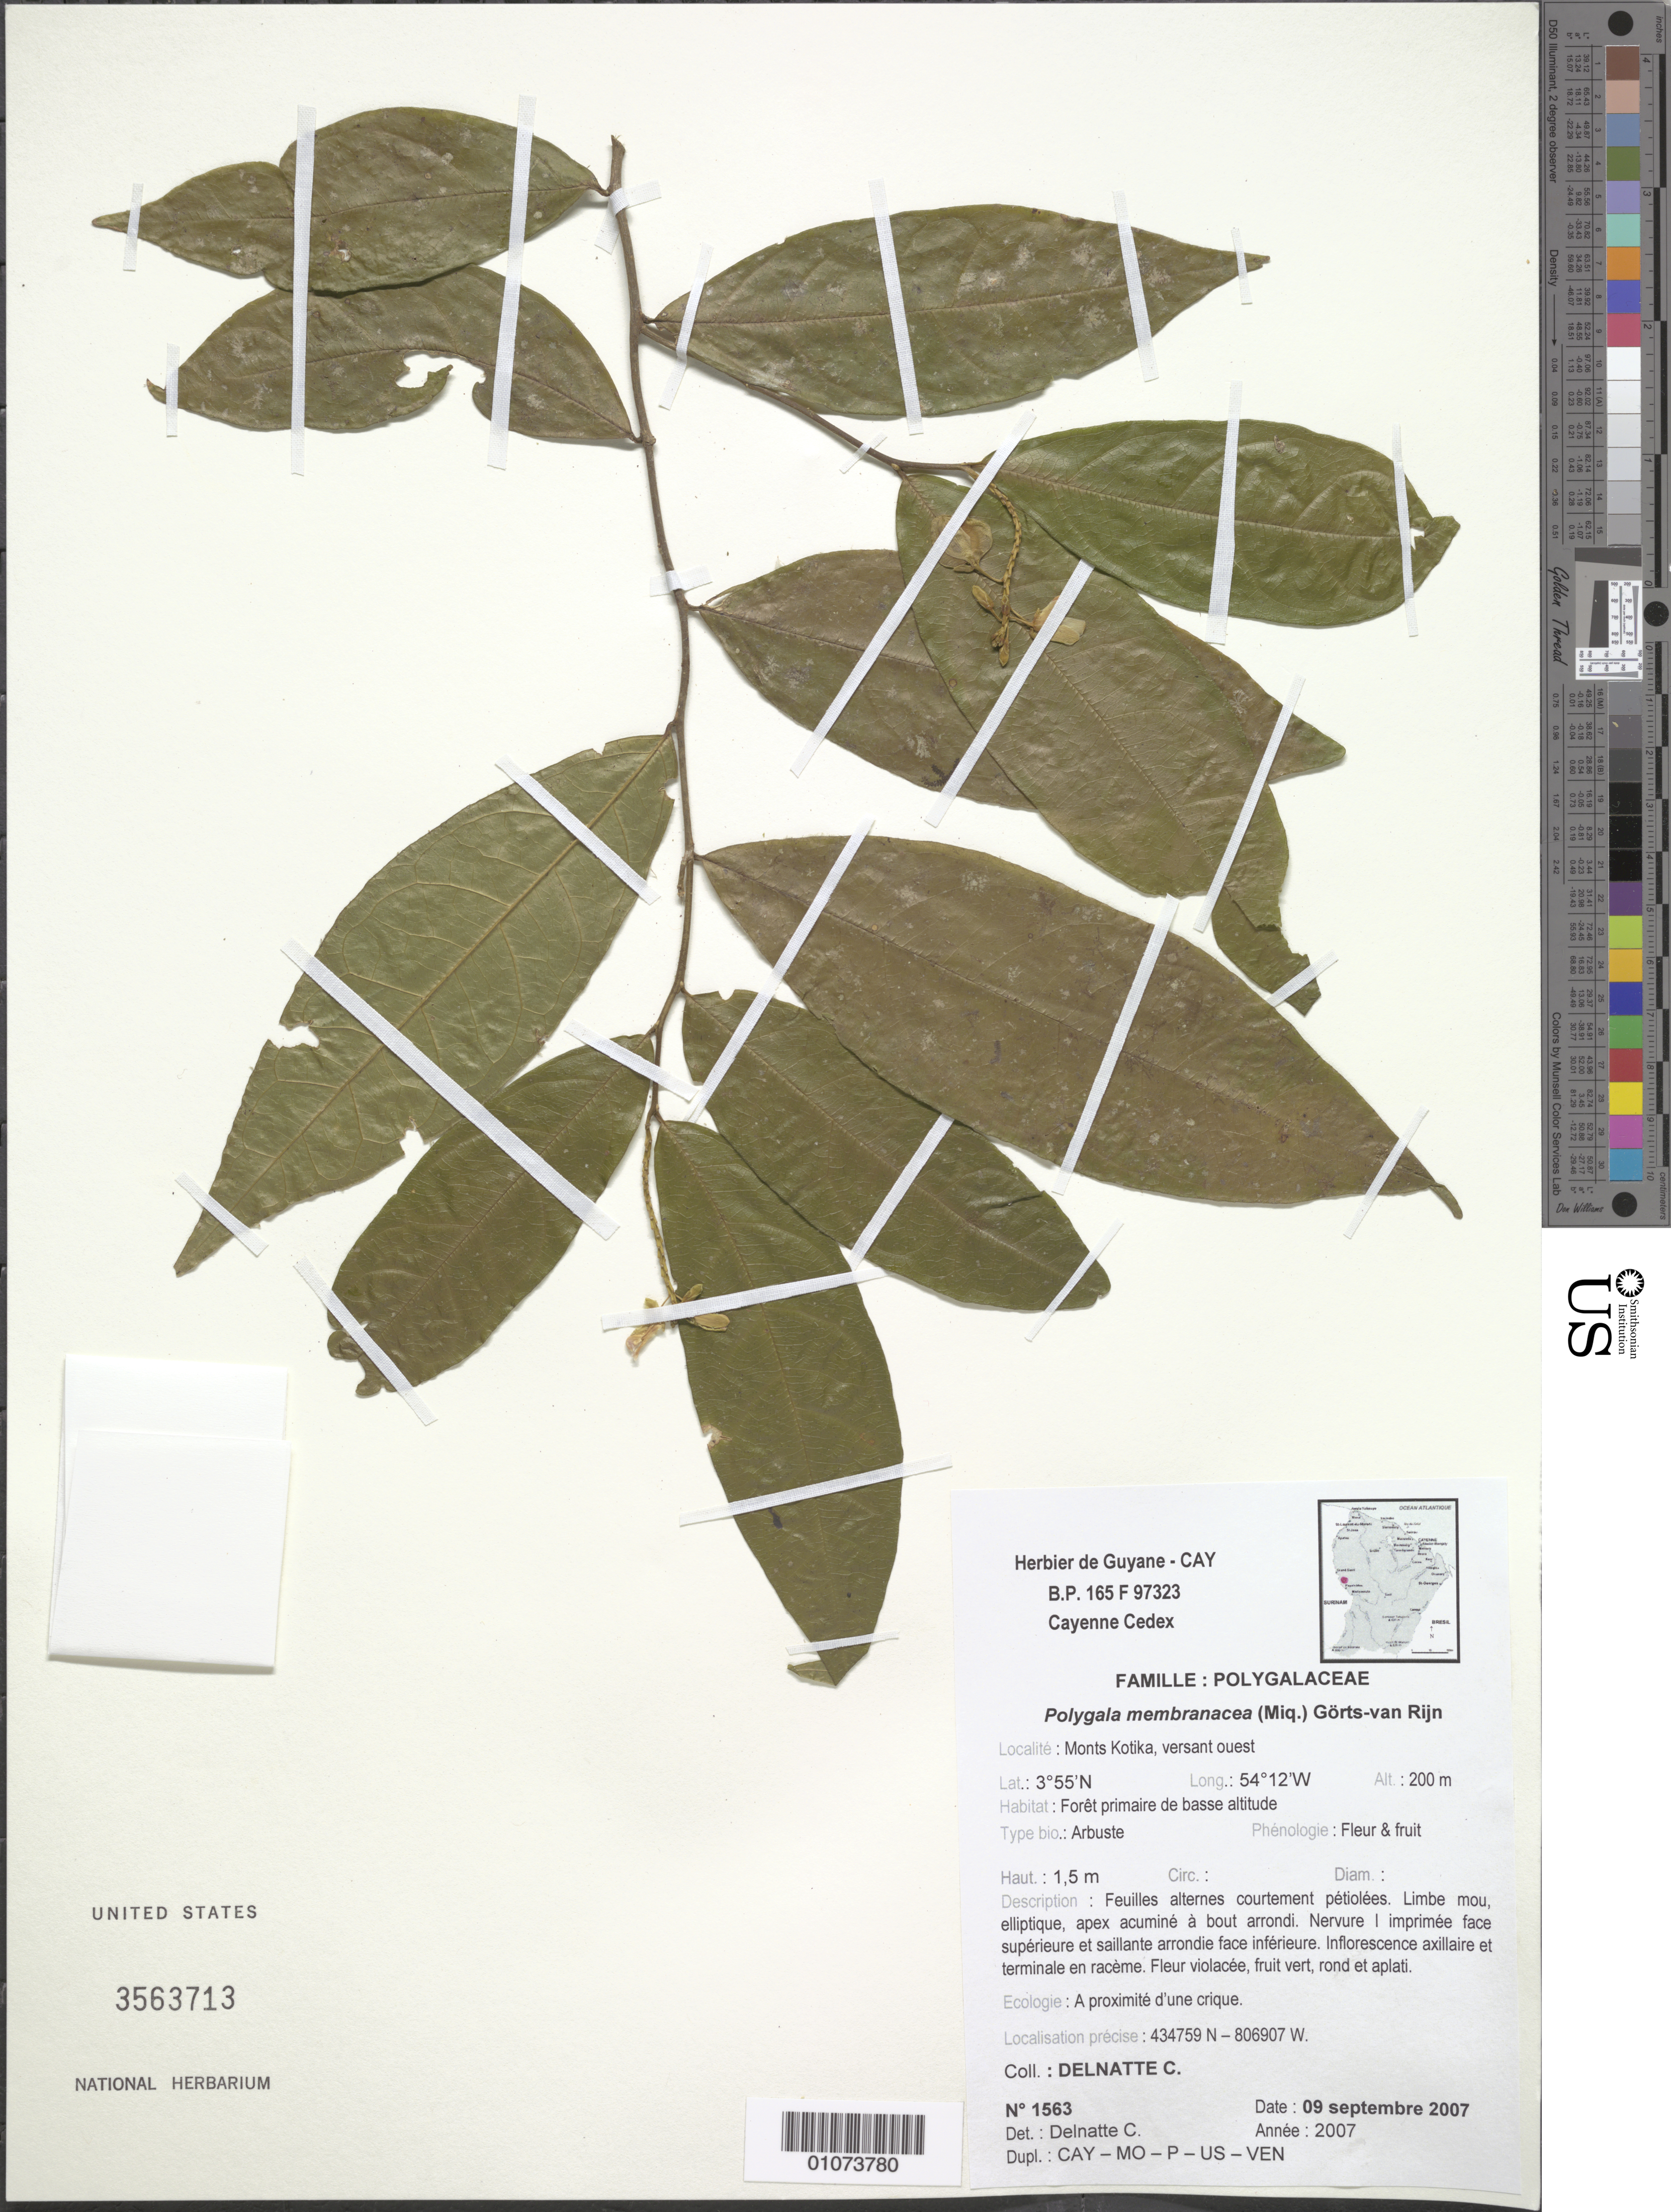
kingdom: Plantae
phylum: Tracheophyta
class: Magnoliopsida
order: Fabales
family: Polygalaceae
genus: Polygala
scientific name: Polygala membranacea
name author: (Miq.) Görts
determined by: Delnatte, C.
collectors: C. Delnatte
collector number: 1563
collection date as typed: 9-Sep-07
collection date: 2007-09-09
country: French Guiana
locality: Monts Kotika, versant ouest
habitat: Foret primaire de basse altitude, a proximite d'une crique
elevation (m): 200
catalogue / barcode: US 3563713